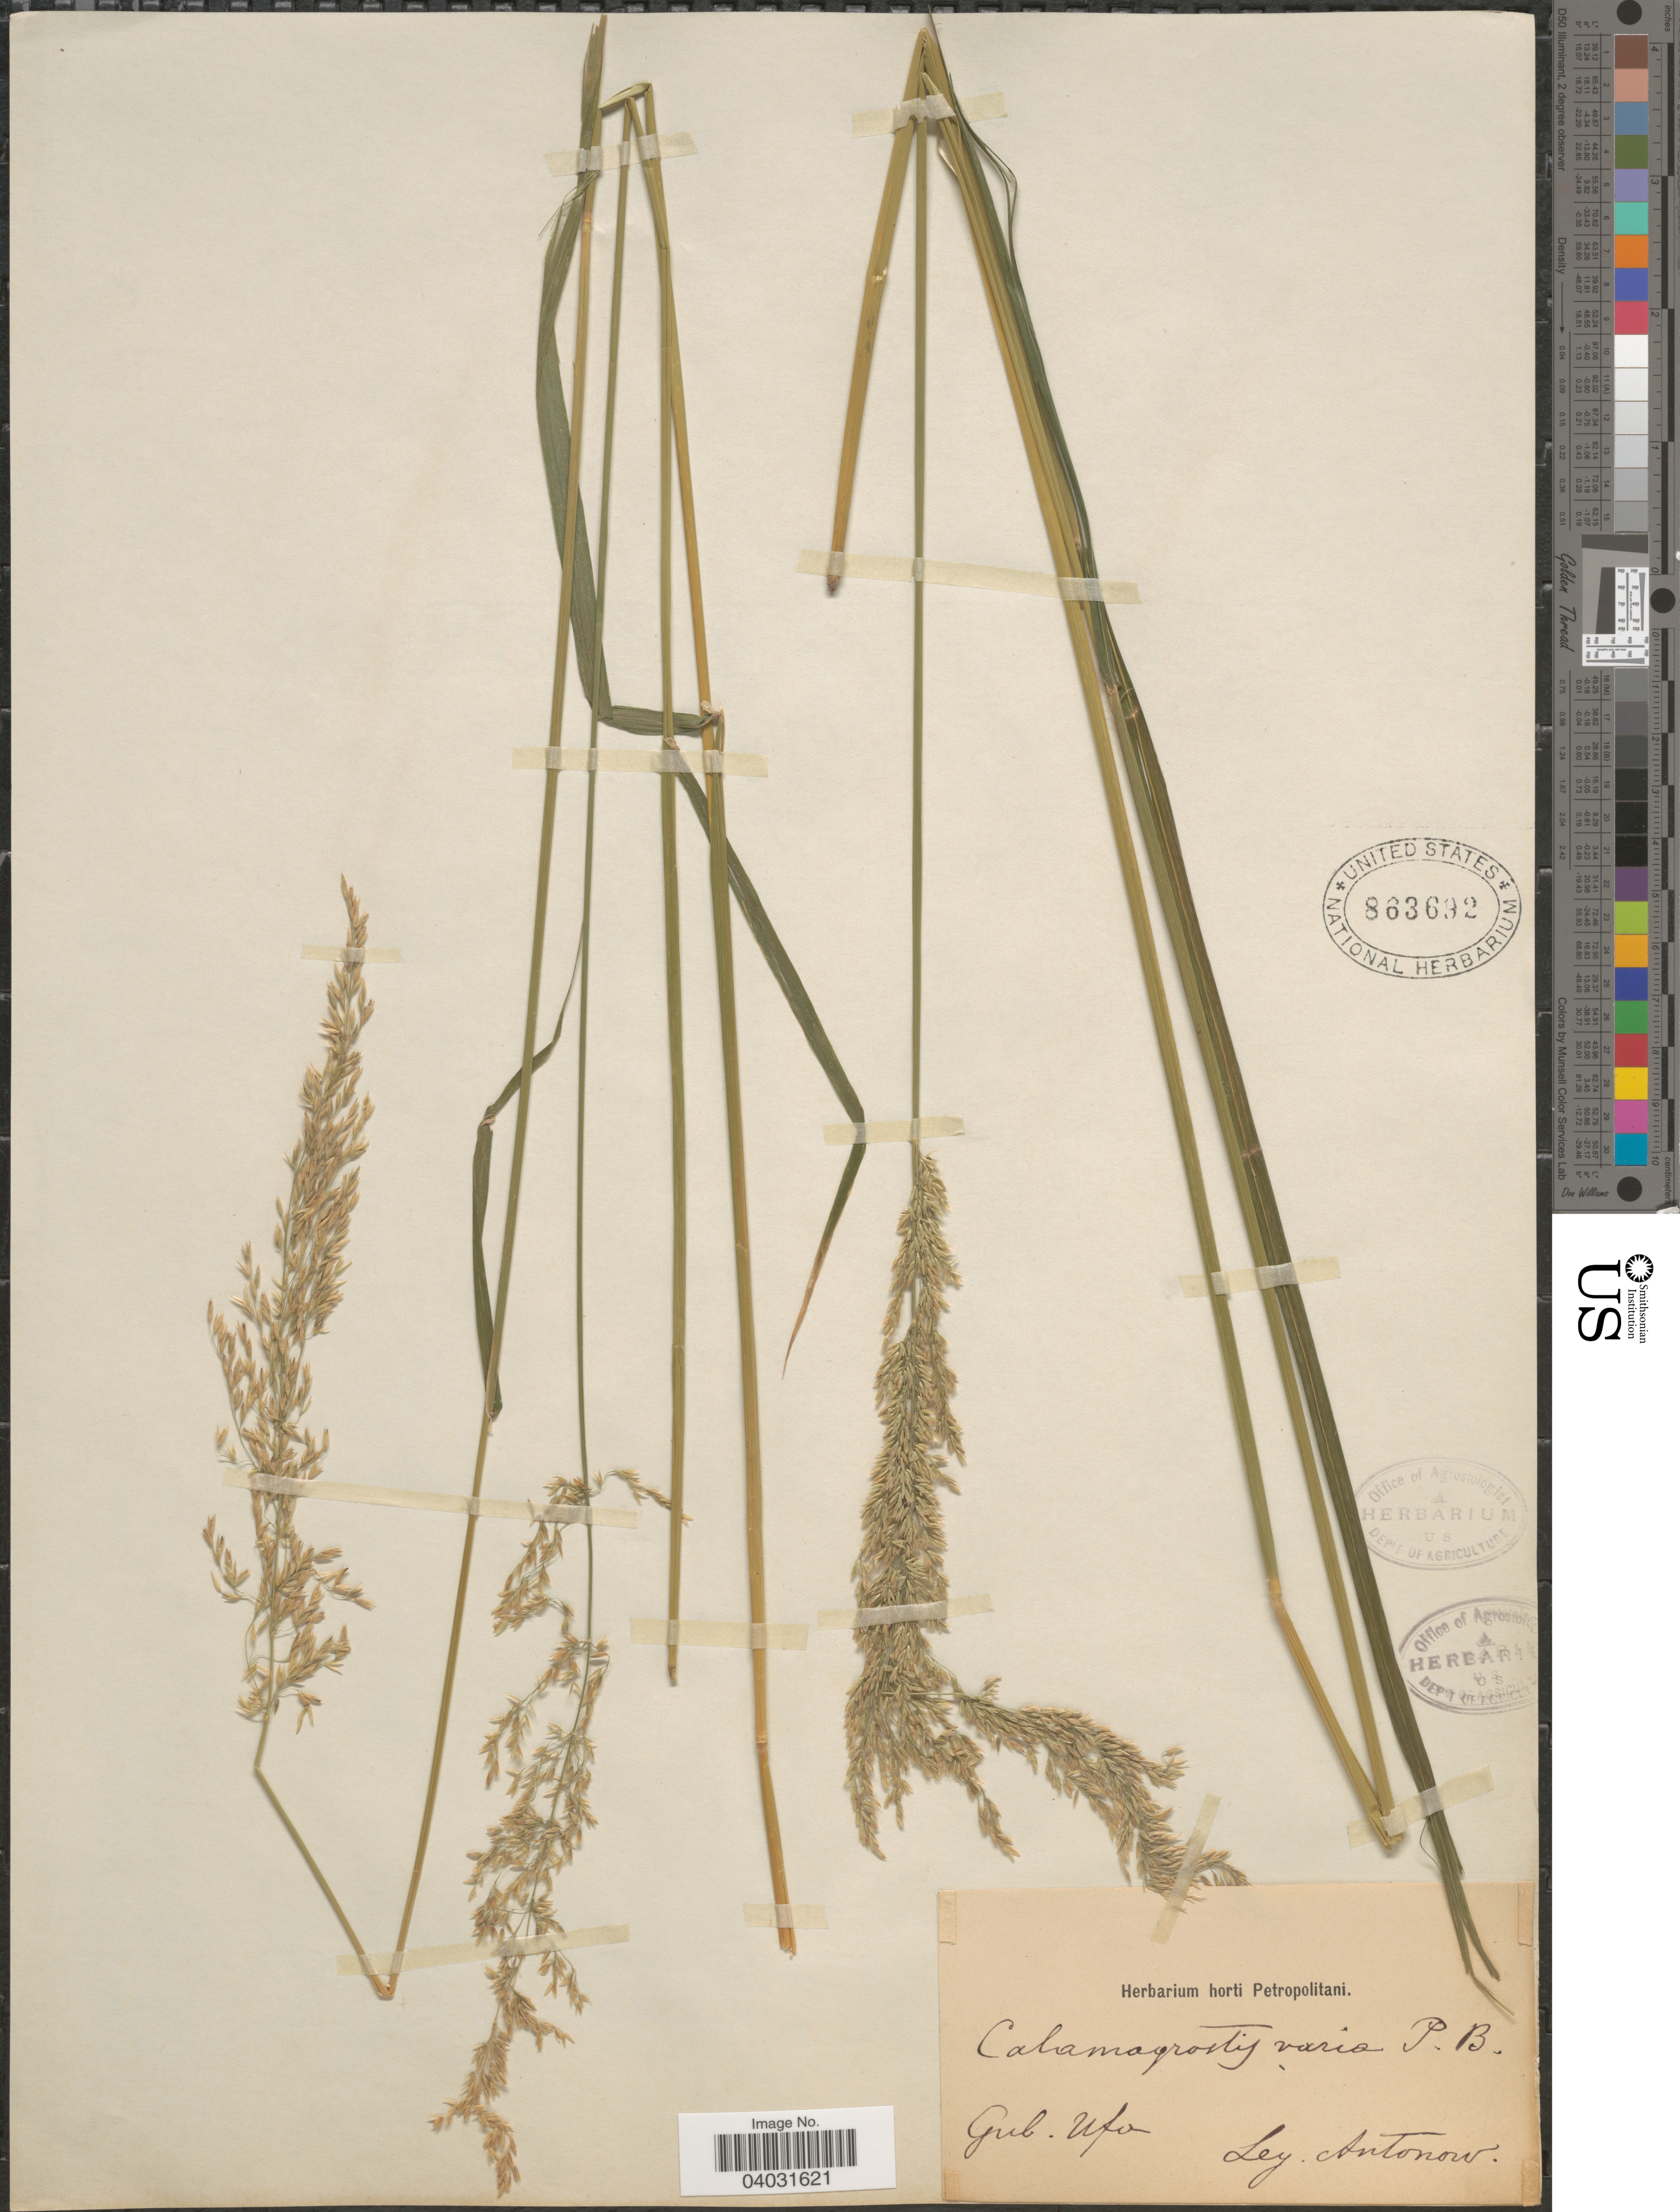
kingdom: Plantae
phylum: Tracheophyta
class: Liliopsida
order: Poales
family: Poaceae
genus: Calamagrostis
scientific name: Calamagrostis varia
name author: Host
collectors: Antonov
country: Russian Federation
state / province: Bashkortostan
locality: Gub. Ufa.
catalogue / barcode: US 863692